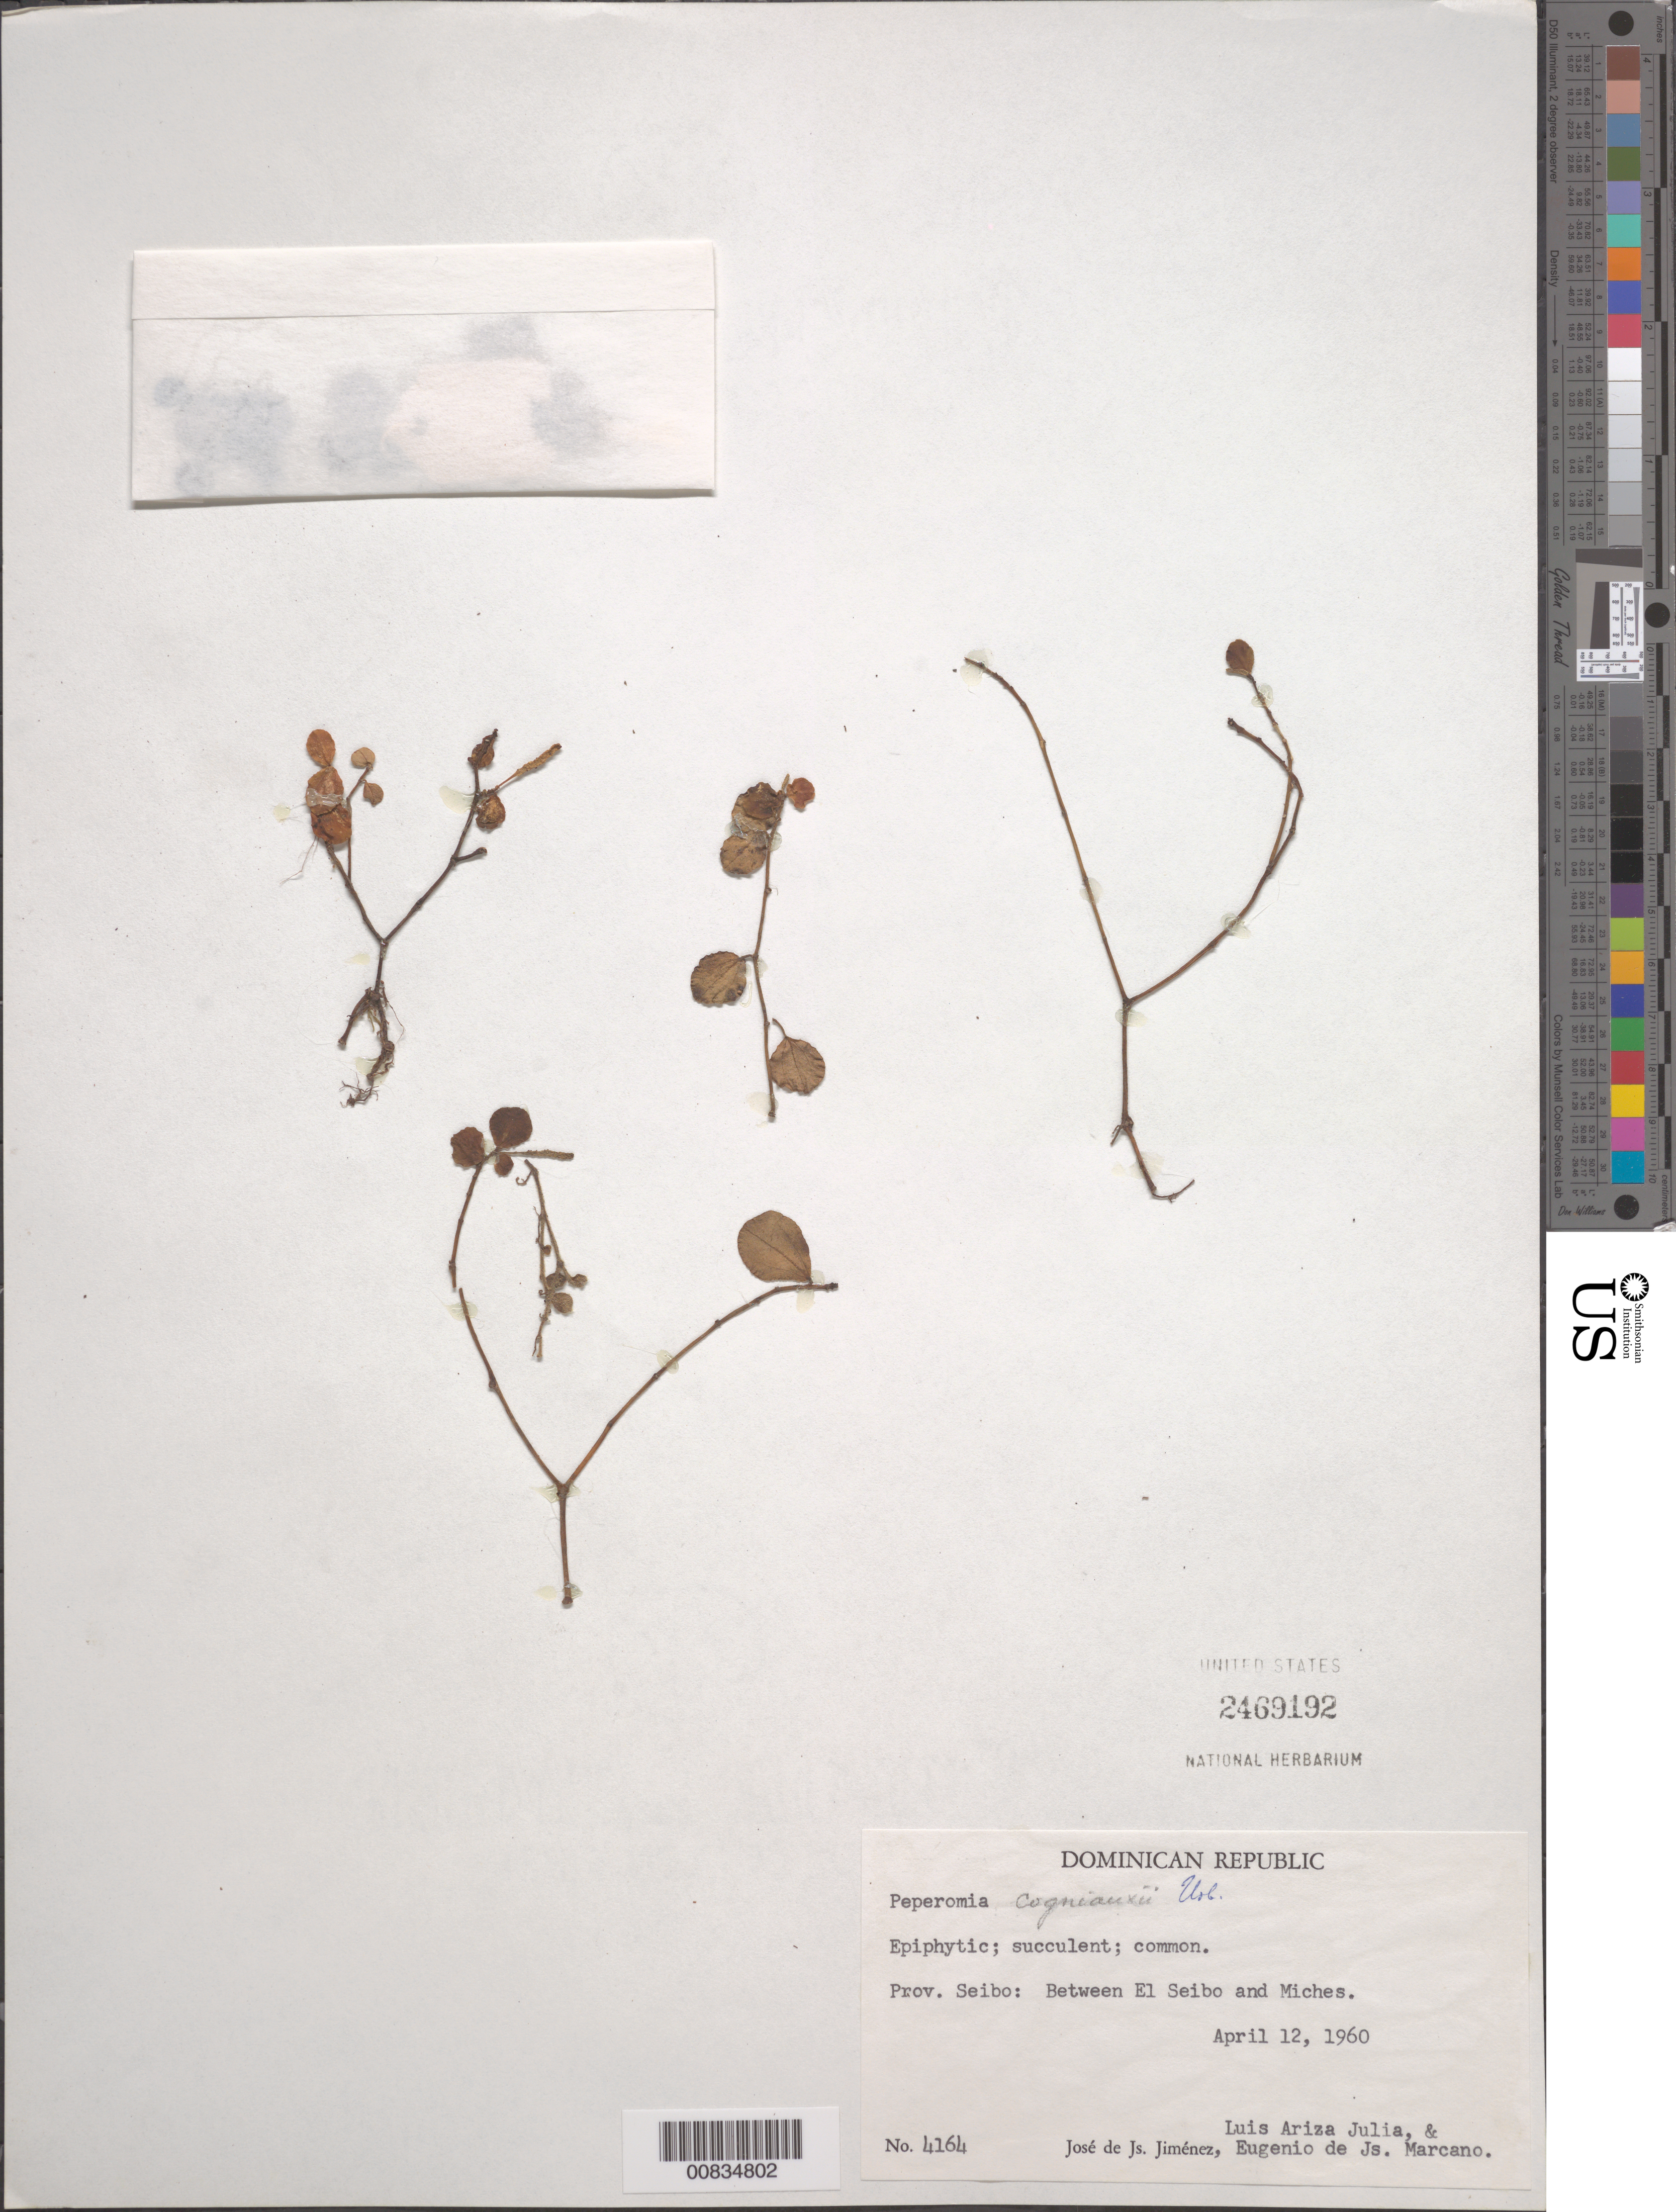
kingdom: Plantae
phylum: Tracheophyta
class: Magnoliopsida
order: Piperales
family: Piperaceae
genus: Peperomia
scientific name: Peperomia cogniauxii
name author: Urb.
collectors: J. J. Jiménez, L. Ariza-Julia & E. J. Marcano F.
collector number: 4164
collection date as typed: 12 Apr 1960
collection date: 1960-04-12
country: Dominican Republic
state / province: El Seibo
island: Hispaniola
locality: Between El Seibo and Miches.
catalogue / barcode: US 2469192